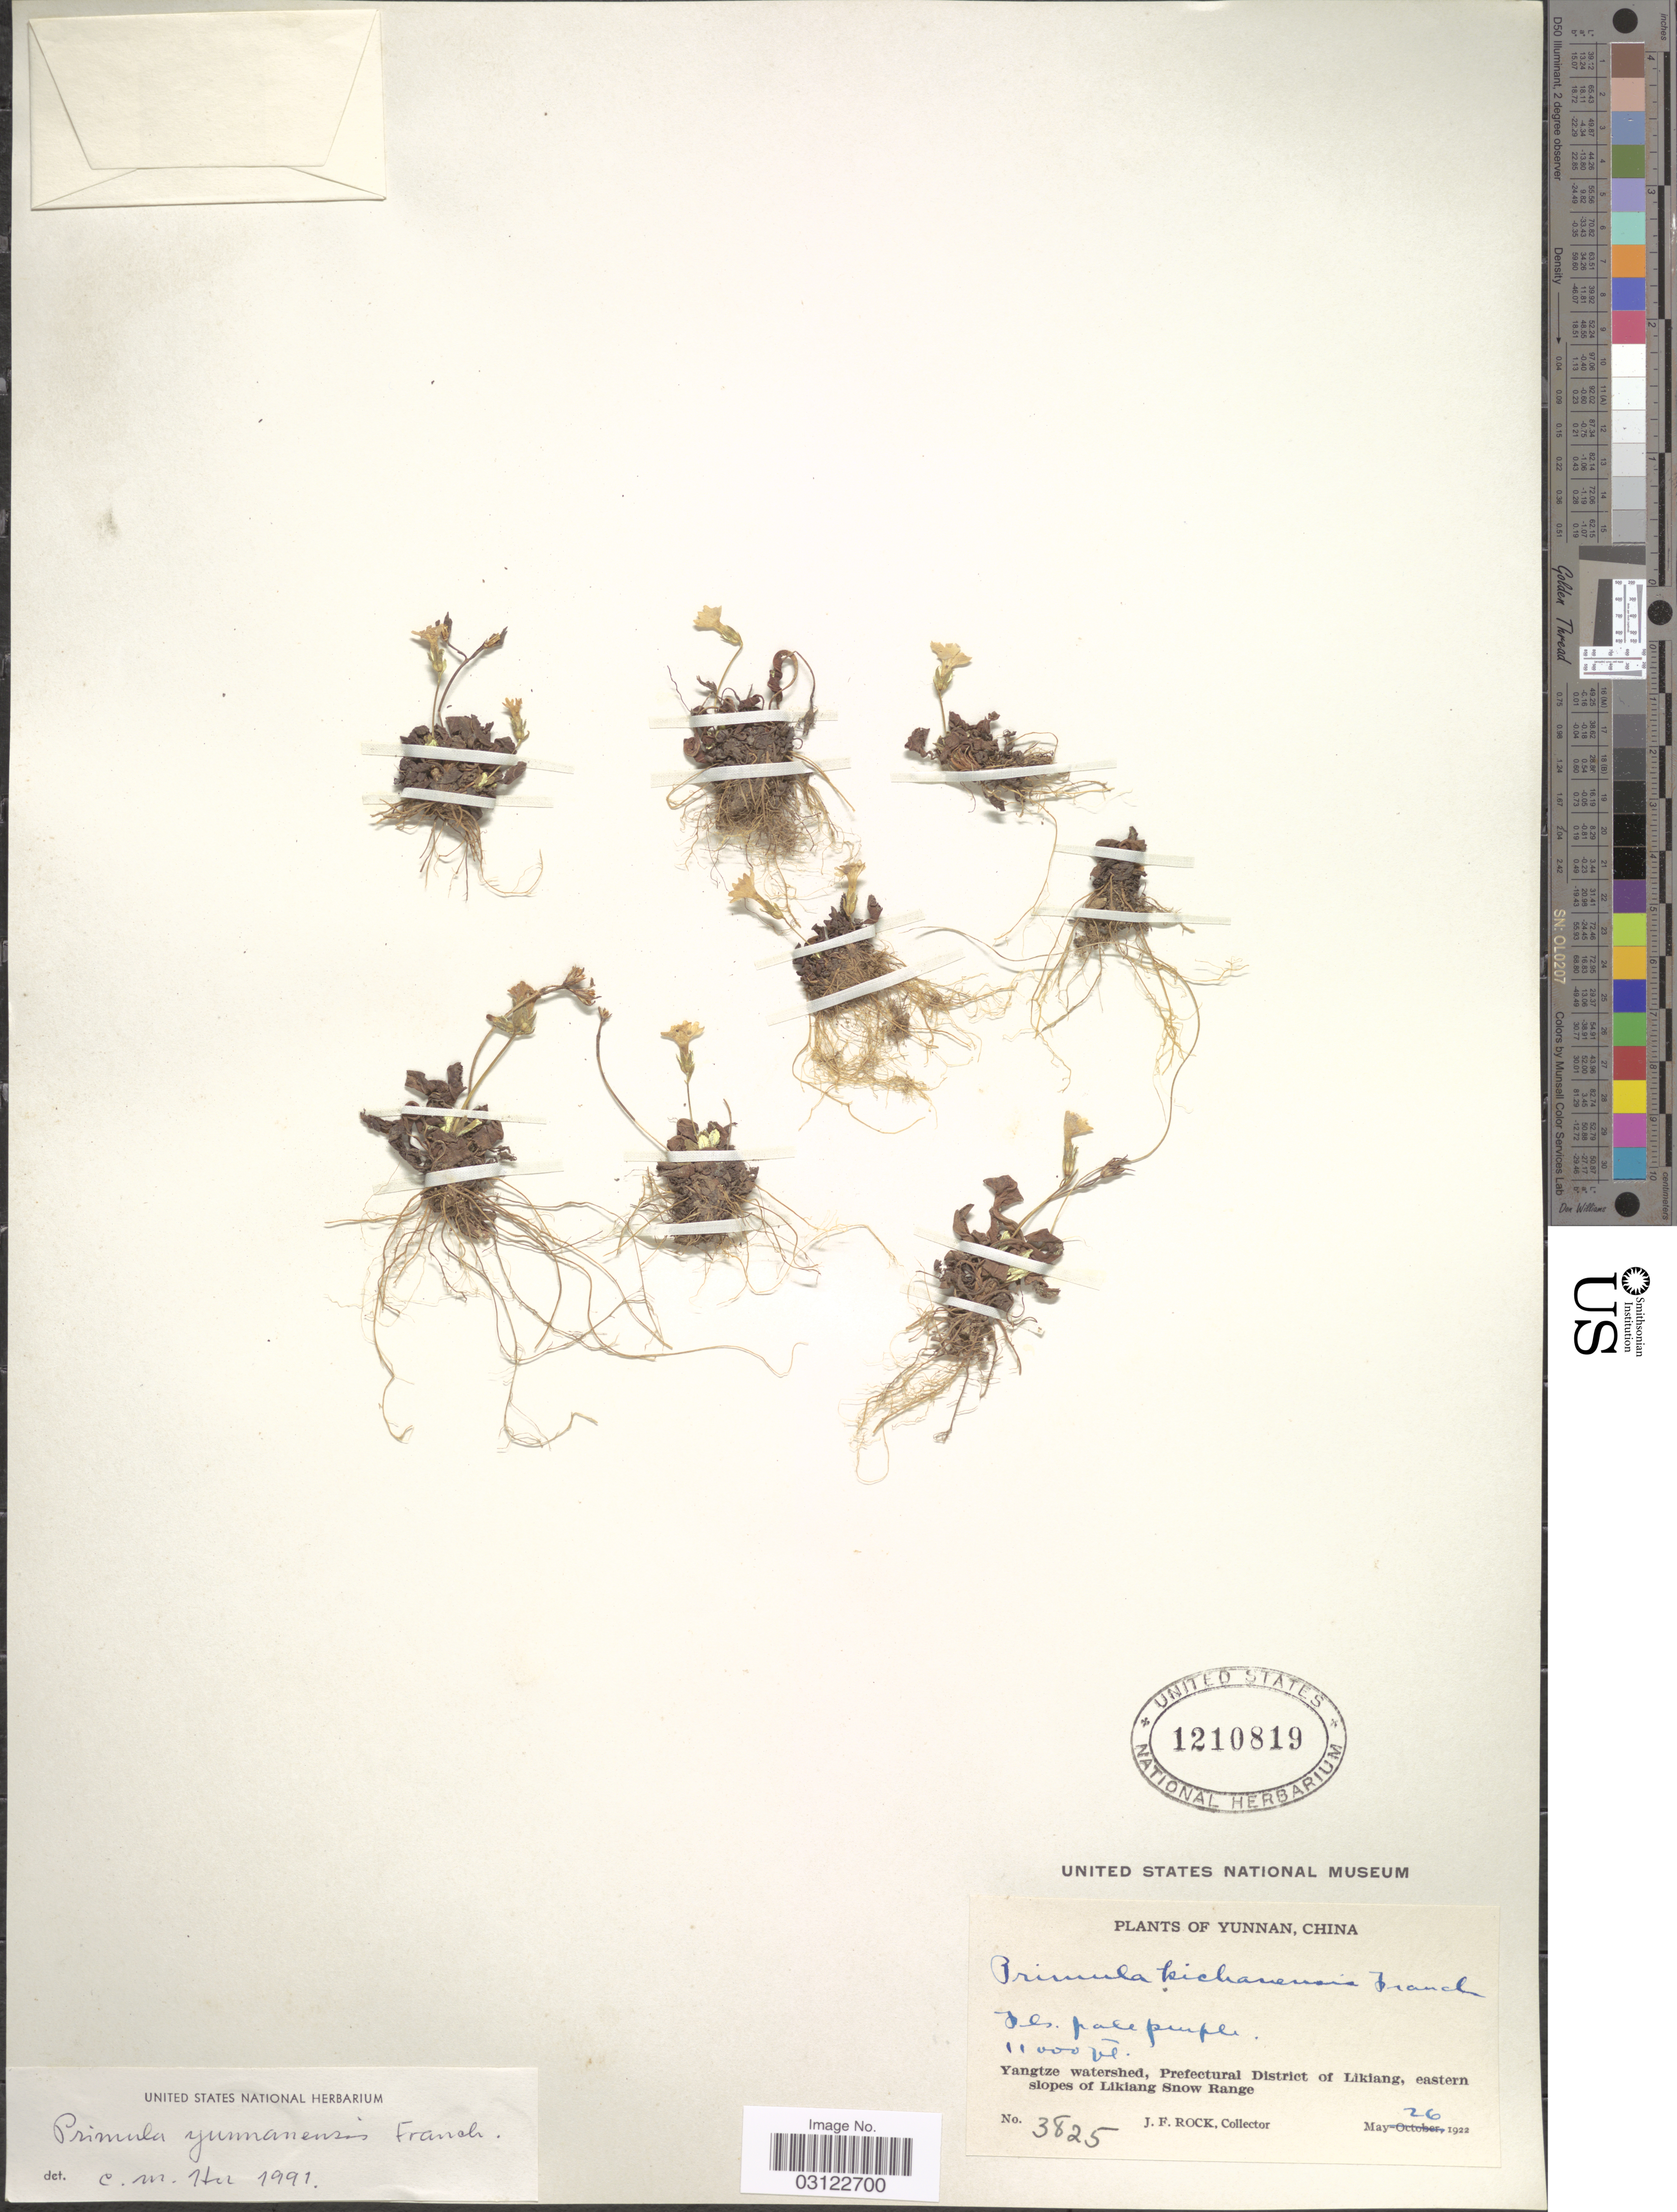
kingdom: Plantae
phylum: Tracheophyta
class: Magnoliopsida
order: Ericales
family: Primulaceae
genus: Primula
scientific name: Primula yunnanensis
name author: Franch.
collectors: J. Rock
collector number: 3825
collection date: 1922-05-26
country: China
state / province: Yunnan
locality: Yangtze watershed, Prefectural District of Likiang, eastern slopes of Likiang Snow Range.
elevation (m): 3353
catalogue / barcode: US 1210819